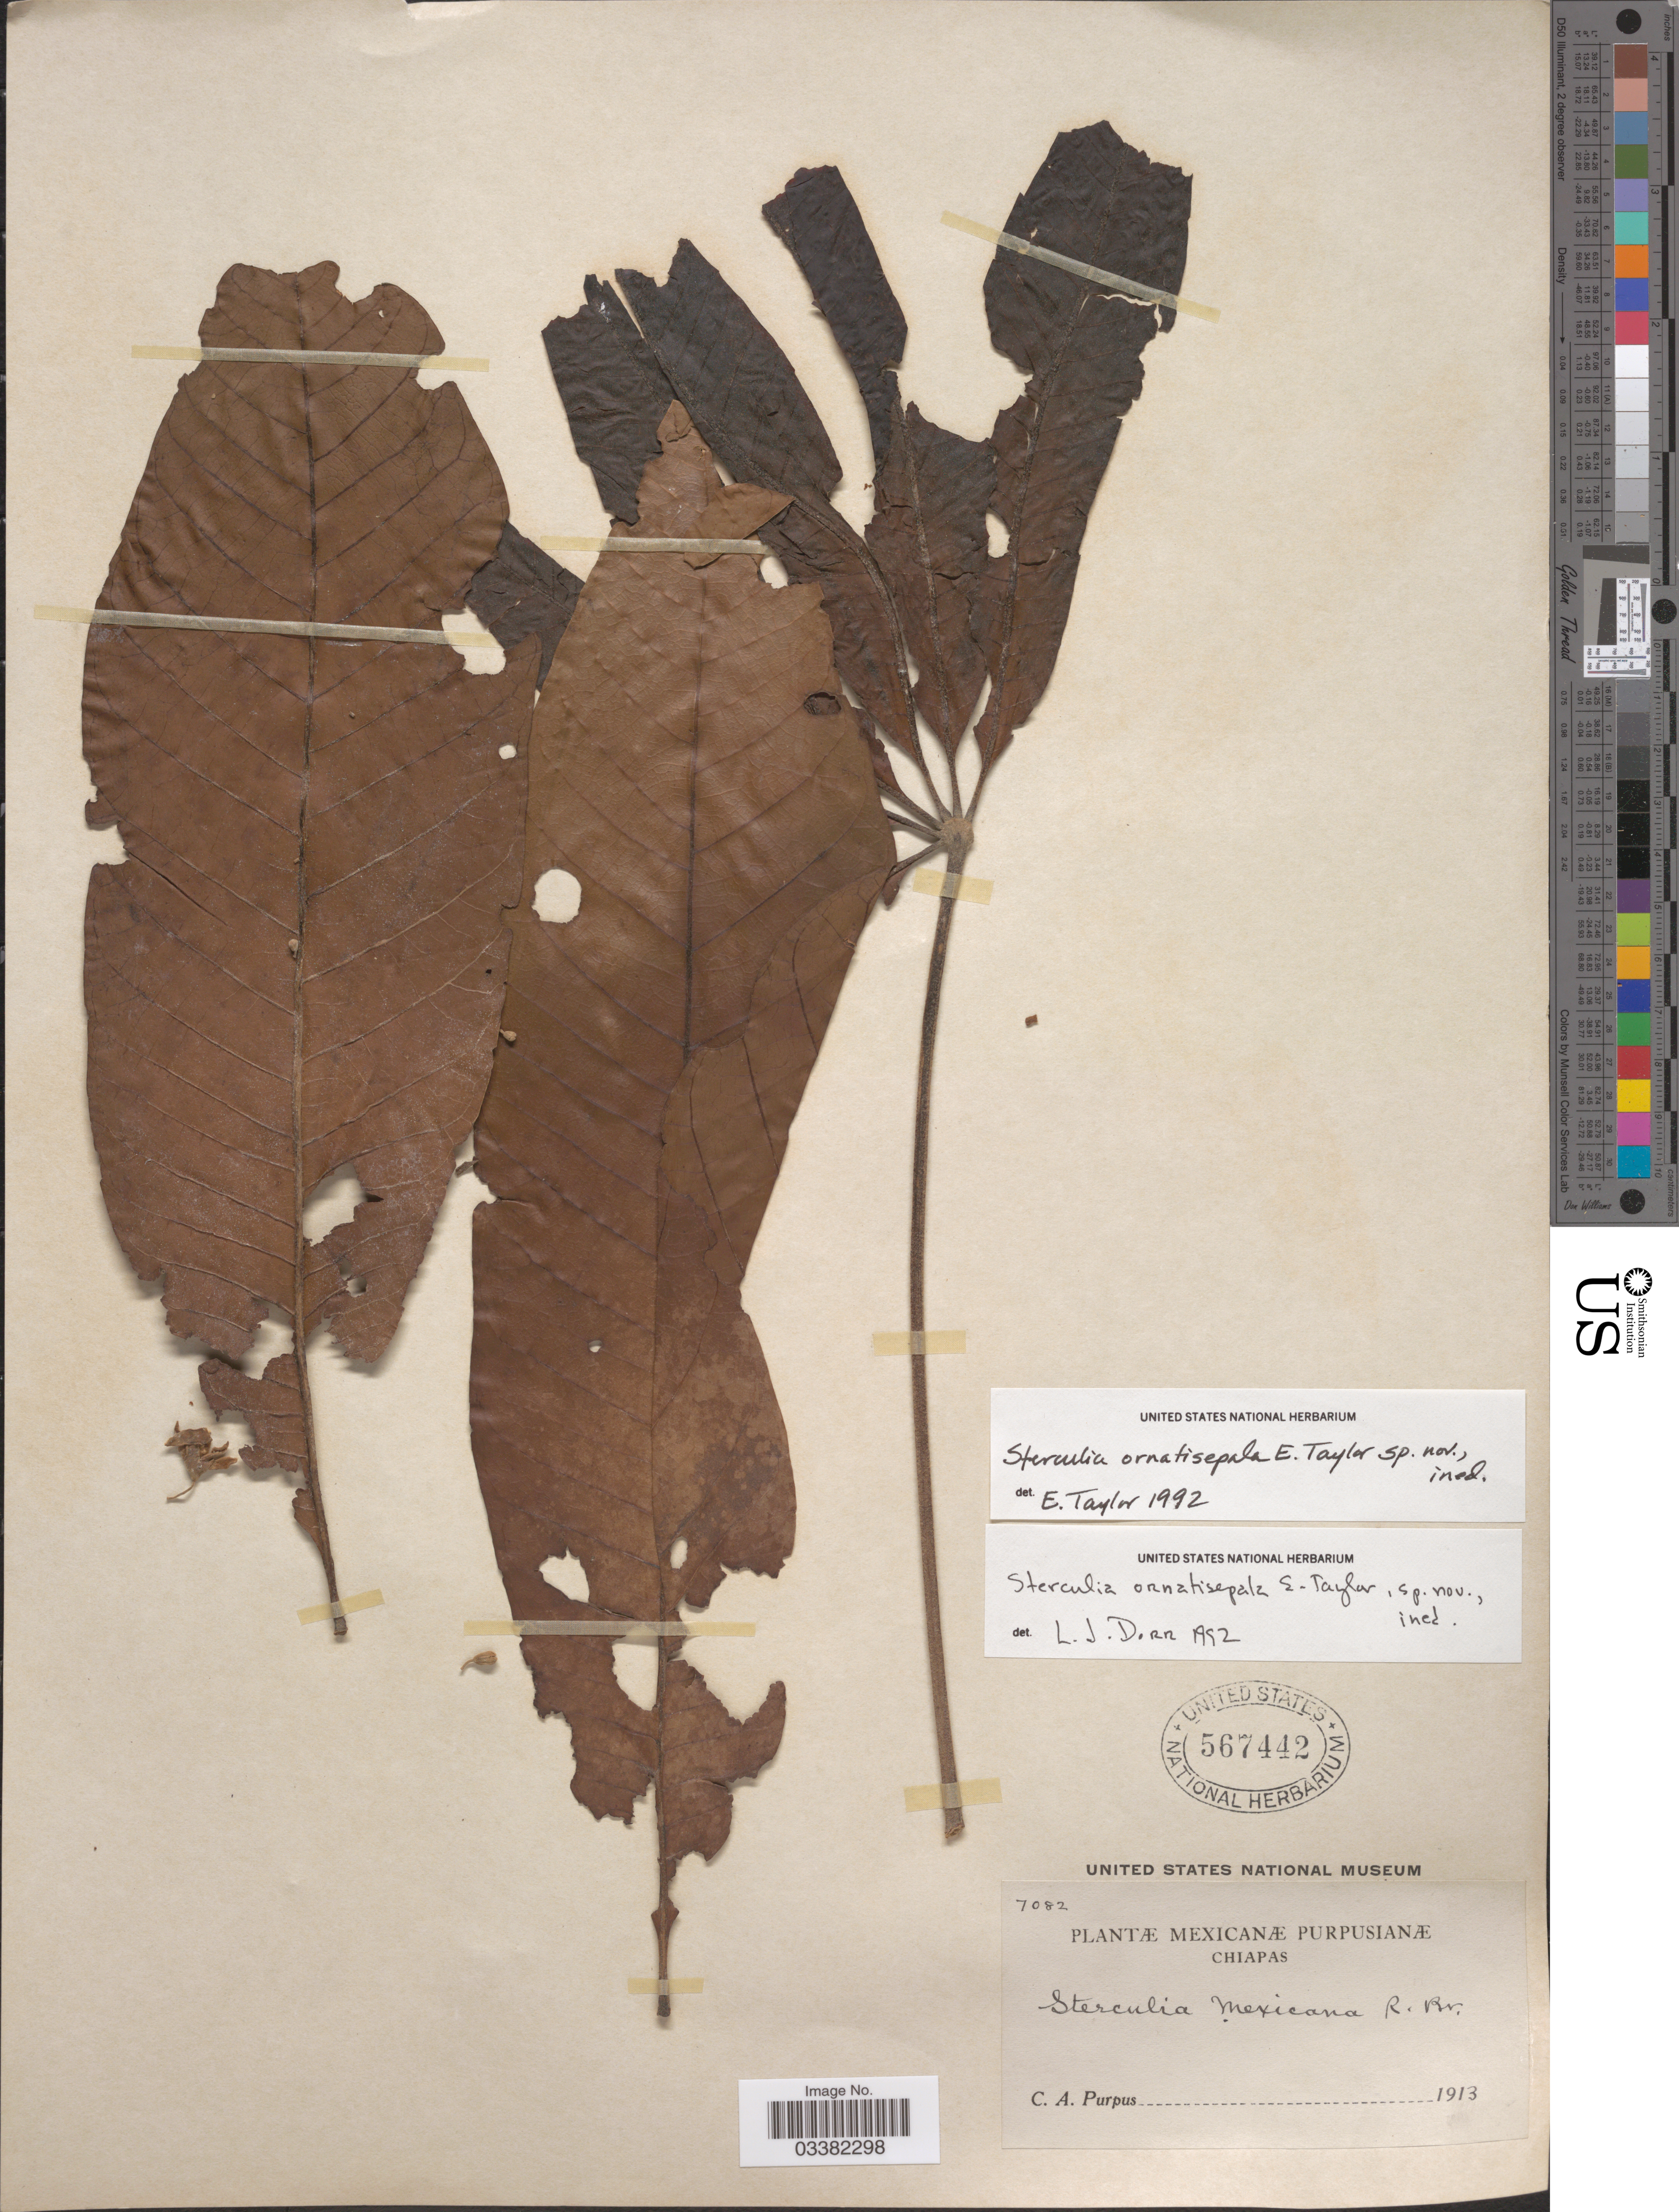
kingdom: Plantae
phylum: Tracheophyta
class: Magnoliopsida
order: Malvales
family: Malvaceae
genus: Sterculia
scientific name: Sterculia ornatisepala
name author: E.L. Taylor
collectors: C. A. Purpus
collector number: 7082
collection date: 1913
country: Mexico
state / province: Chiapas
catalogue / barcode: US 567442